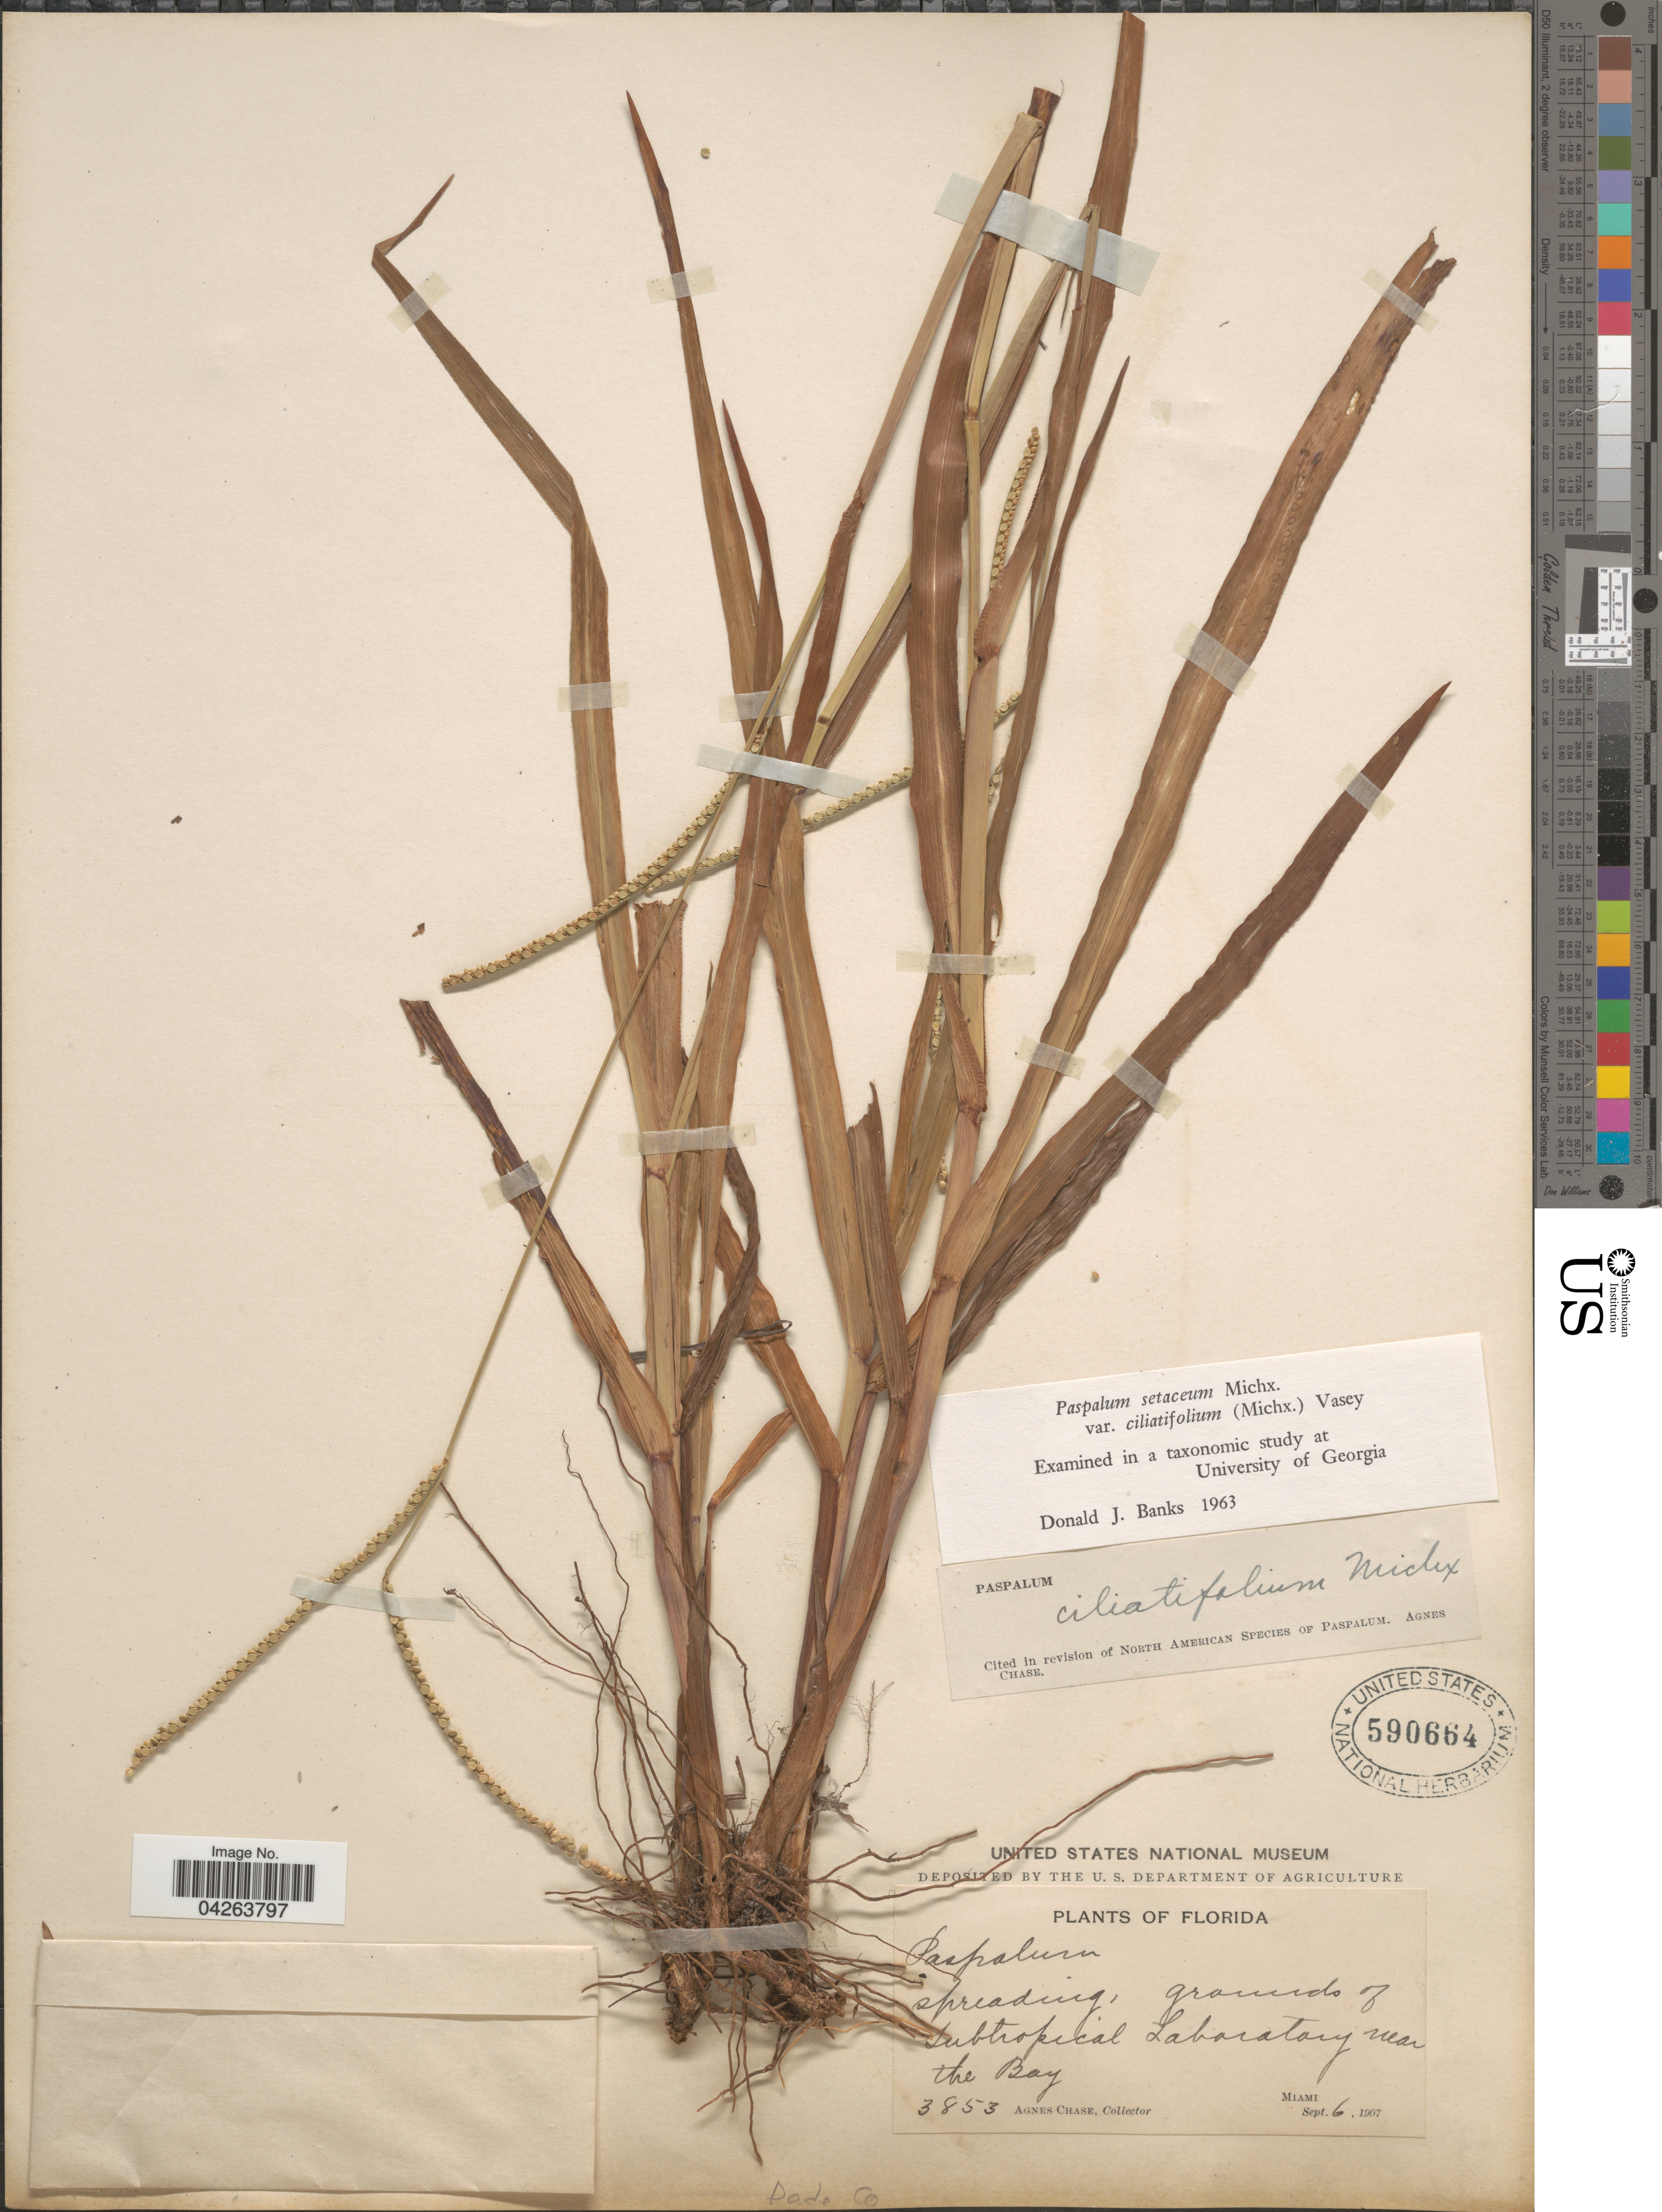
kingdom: Plantae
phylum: Tracheophyta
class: Liliopsida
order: Poales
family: Poaceae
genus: Paspalum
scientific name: Paspalum setaceum var. ciliatifolium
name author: (Michx.) Vasey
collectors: A. Chase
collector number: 3853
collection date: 1907-09-06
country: United States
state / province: Florida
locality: Subtropical Laboratory near the Bay. Miami. Dade Co.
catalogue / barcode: US 590664